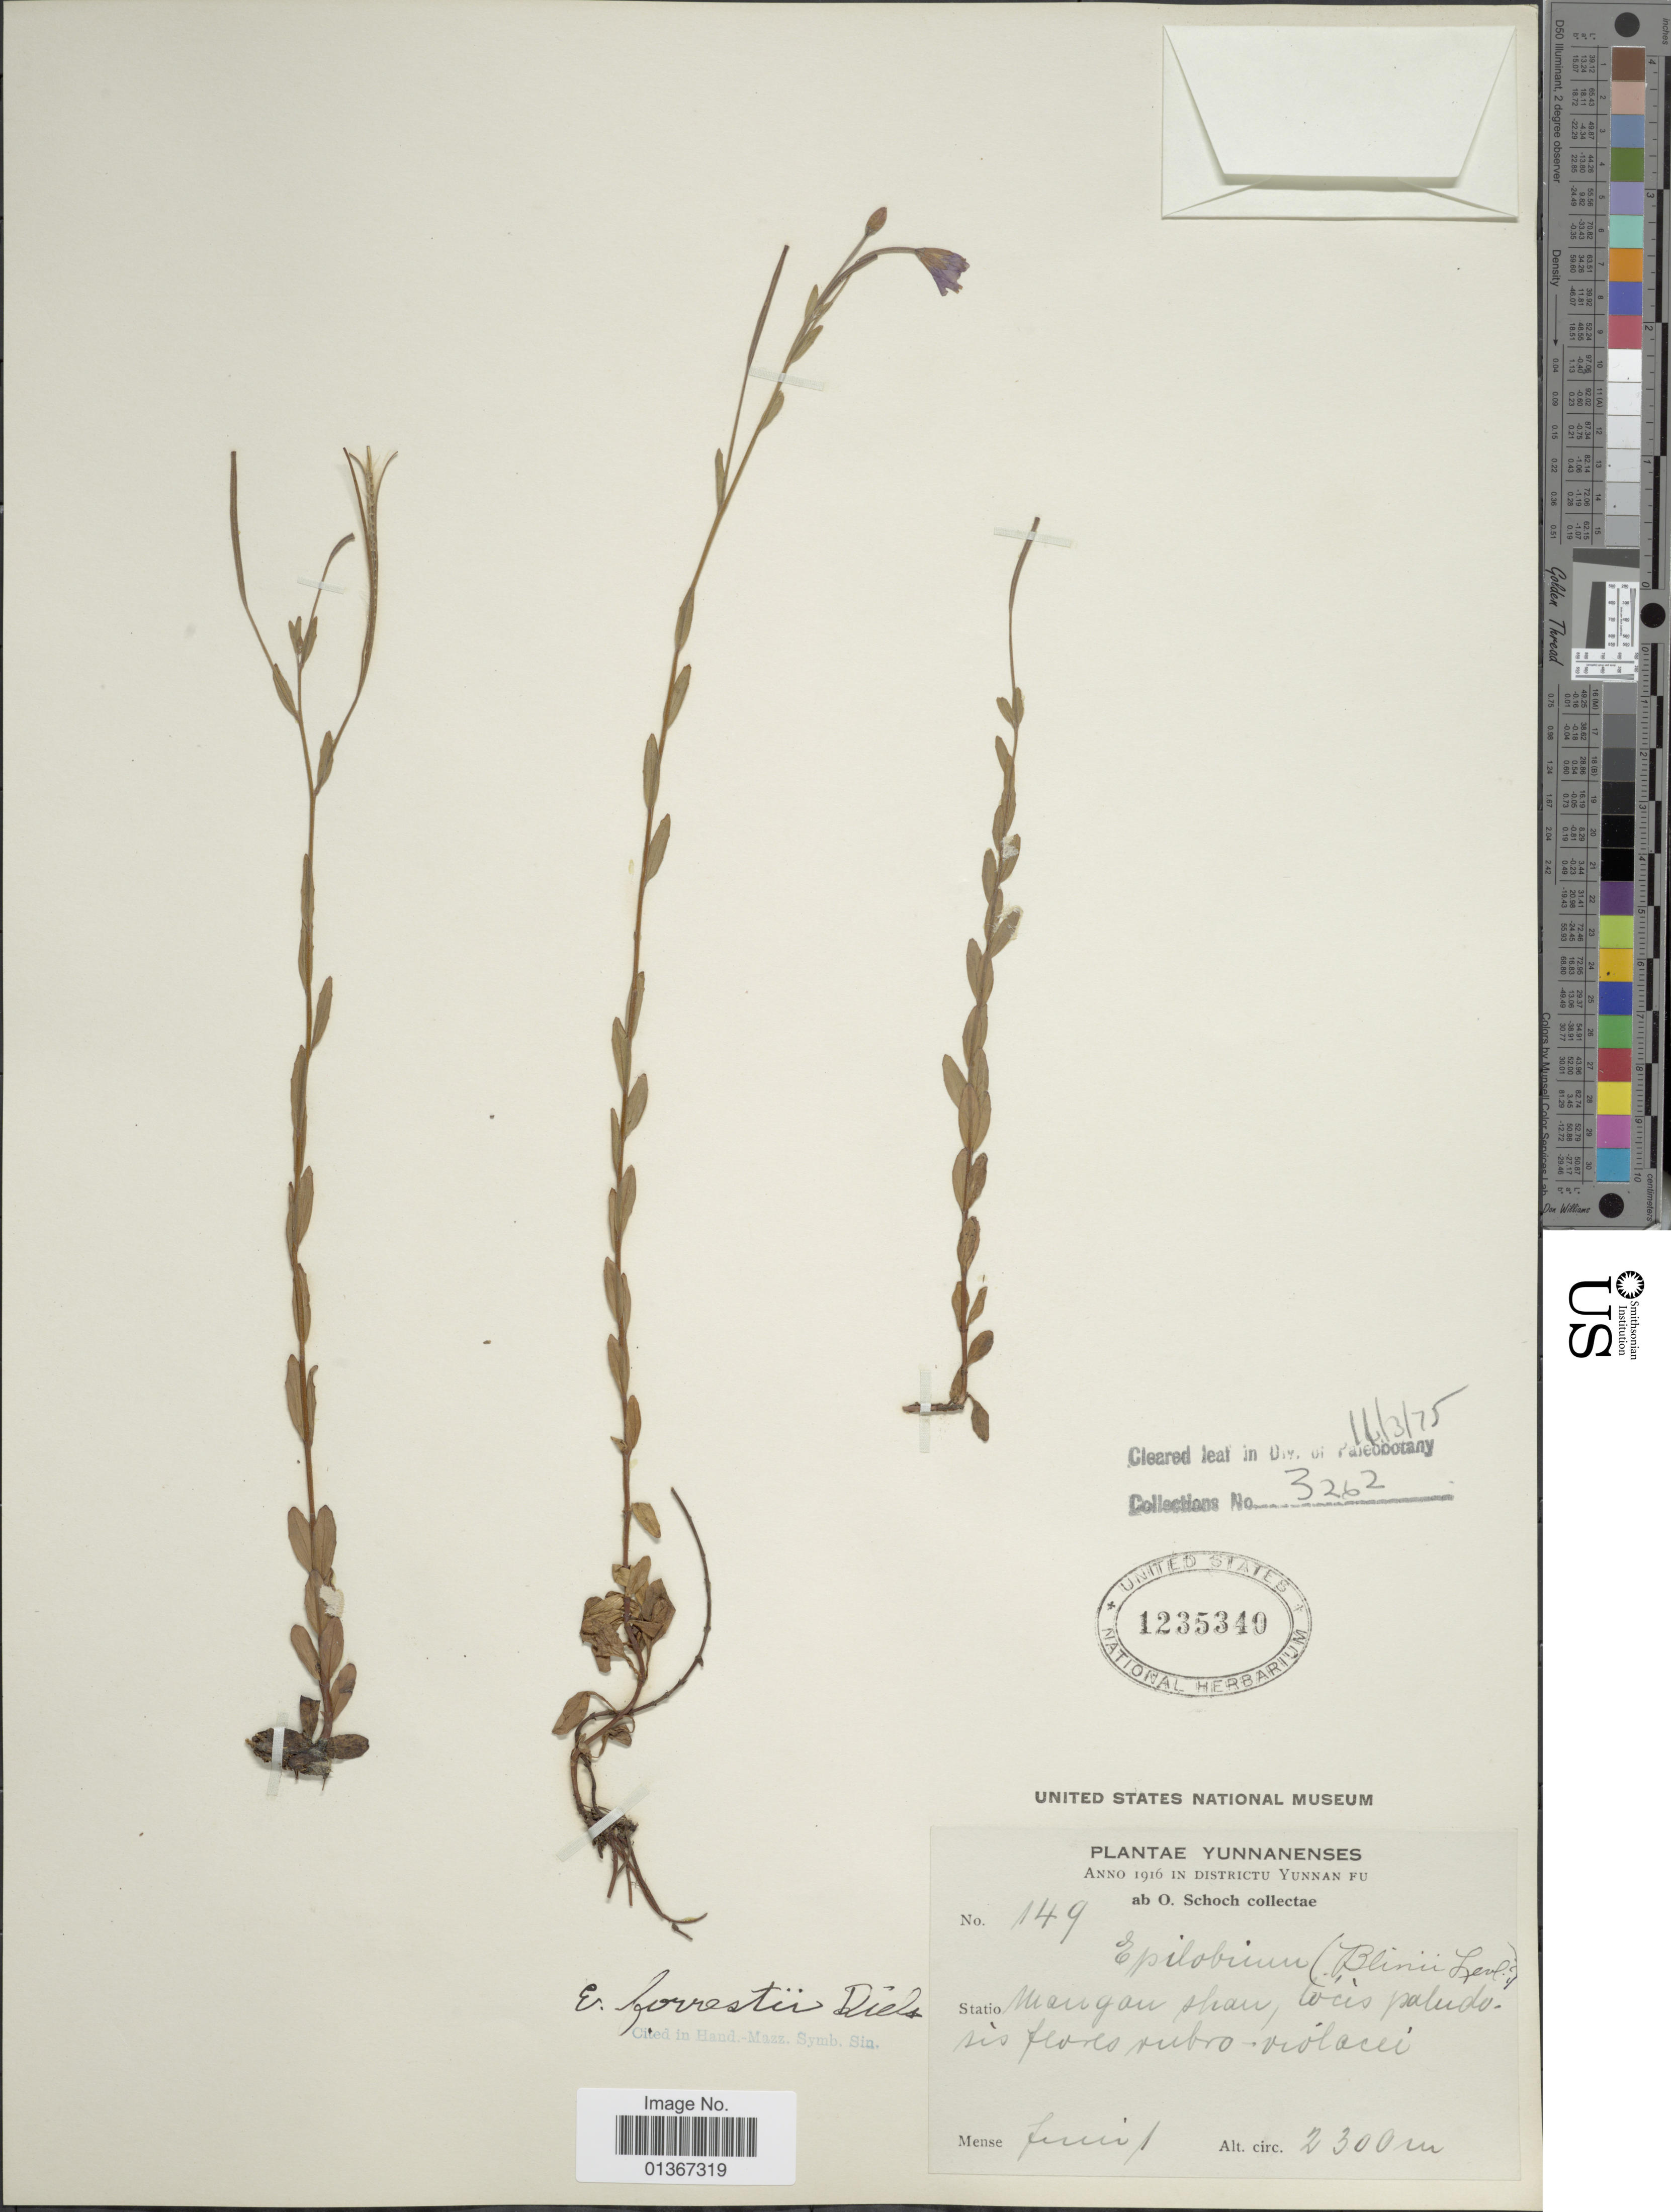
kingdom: Plantae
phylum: Tracheophyta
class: Magnoliopsida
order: Myrtales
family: Onagraceae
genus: Epilobium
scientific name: Epilobium blinii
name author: H. Lév.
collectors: O. Schoch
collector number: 149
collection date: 1916-06-01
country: China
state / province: Yunnan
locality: Mongan shan, locis paludosis flores rubro violacei. [interpreted]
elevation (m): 2300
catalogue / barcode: US 1235340